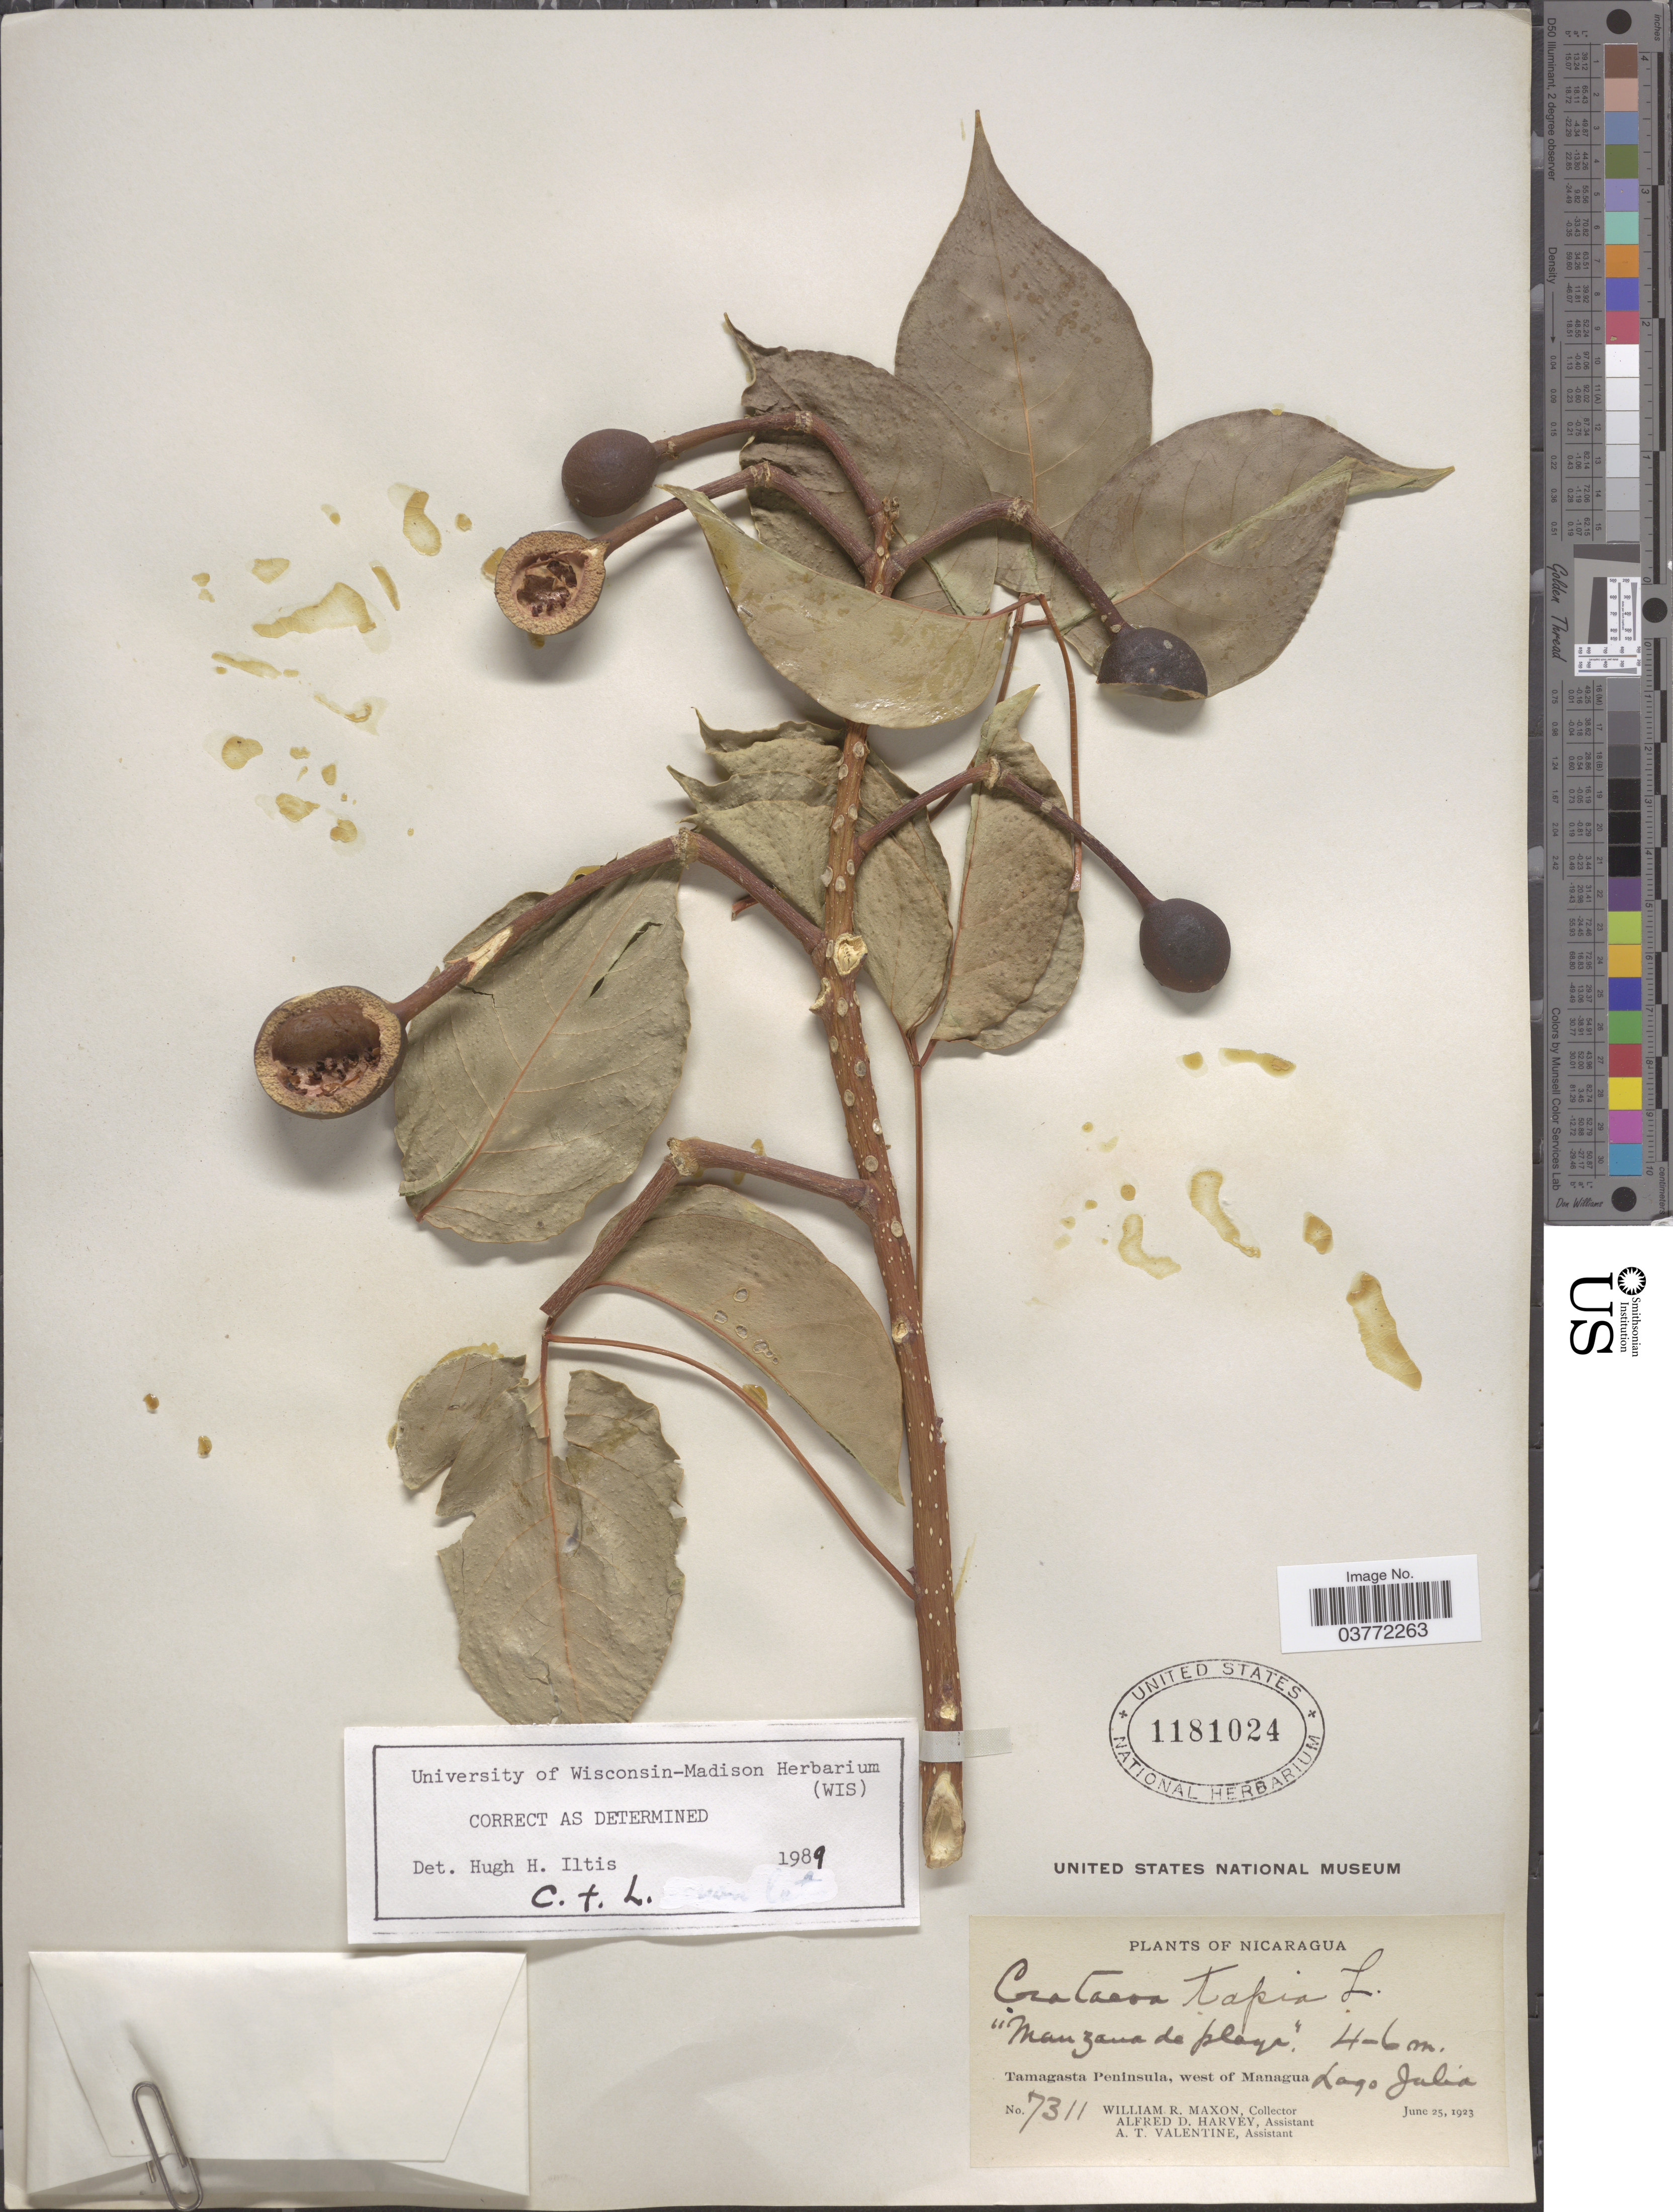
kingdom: Plantae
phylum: Tracheophyta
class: Magnoliopsida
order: Brassicales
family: Capparaceae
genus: Crateva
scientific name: Crateva tapia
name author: L.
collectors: W. R. Maxon, A. D. Harvey & A. Valentine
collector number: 7311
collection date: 1923-06-25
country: Nicaragua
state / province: Managua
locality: Tamagasta Peninsula, west of Managua. Lago Julia.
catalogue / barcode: US 1181024